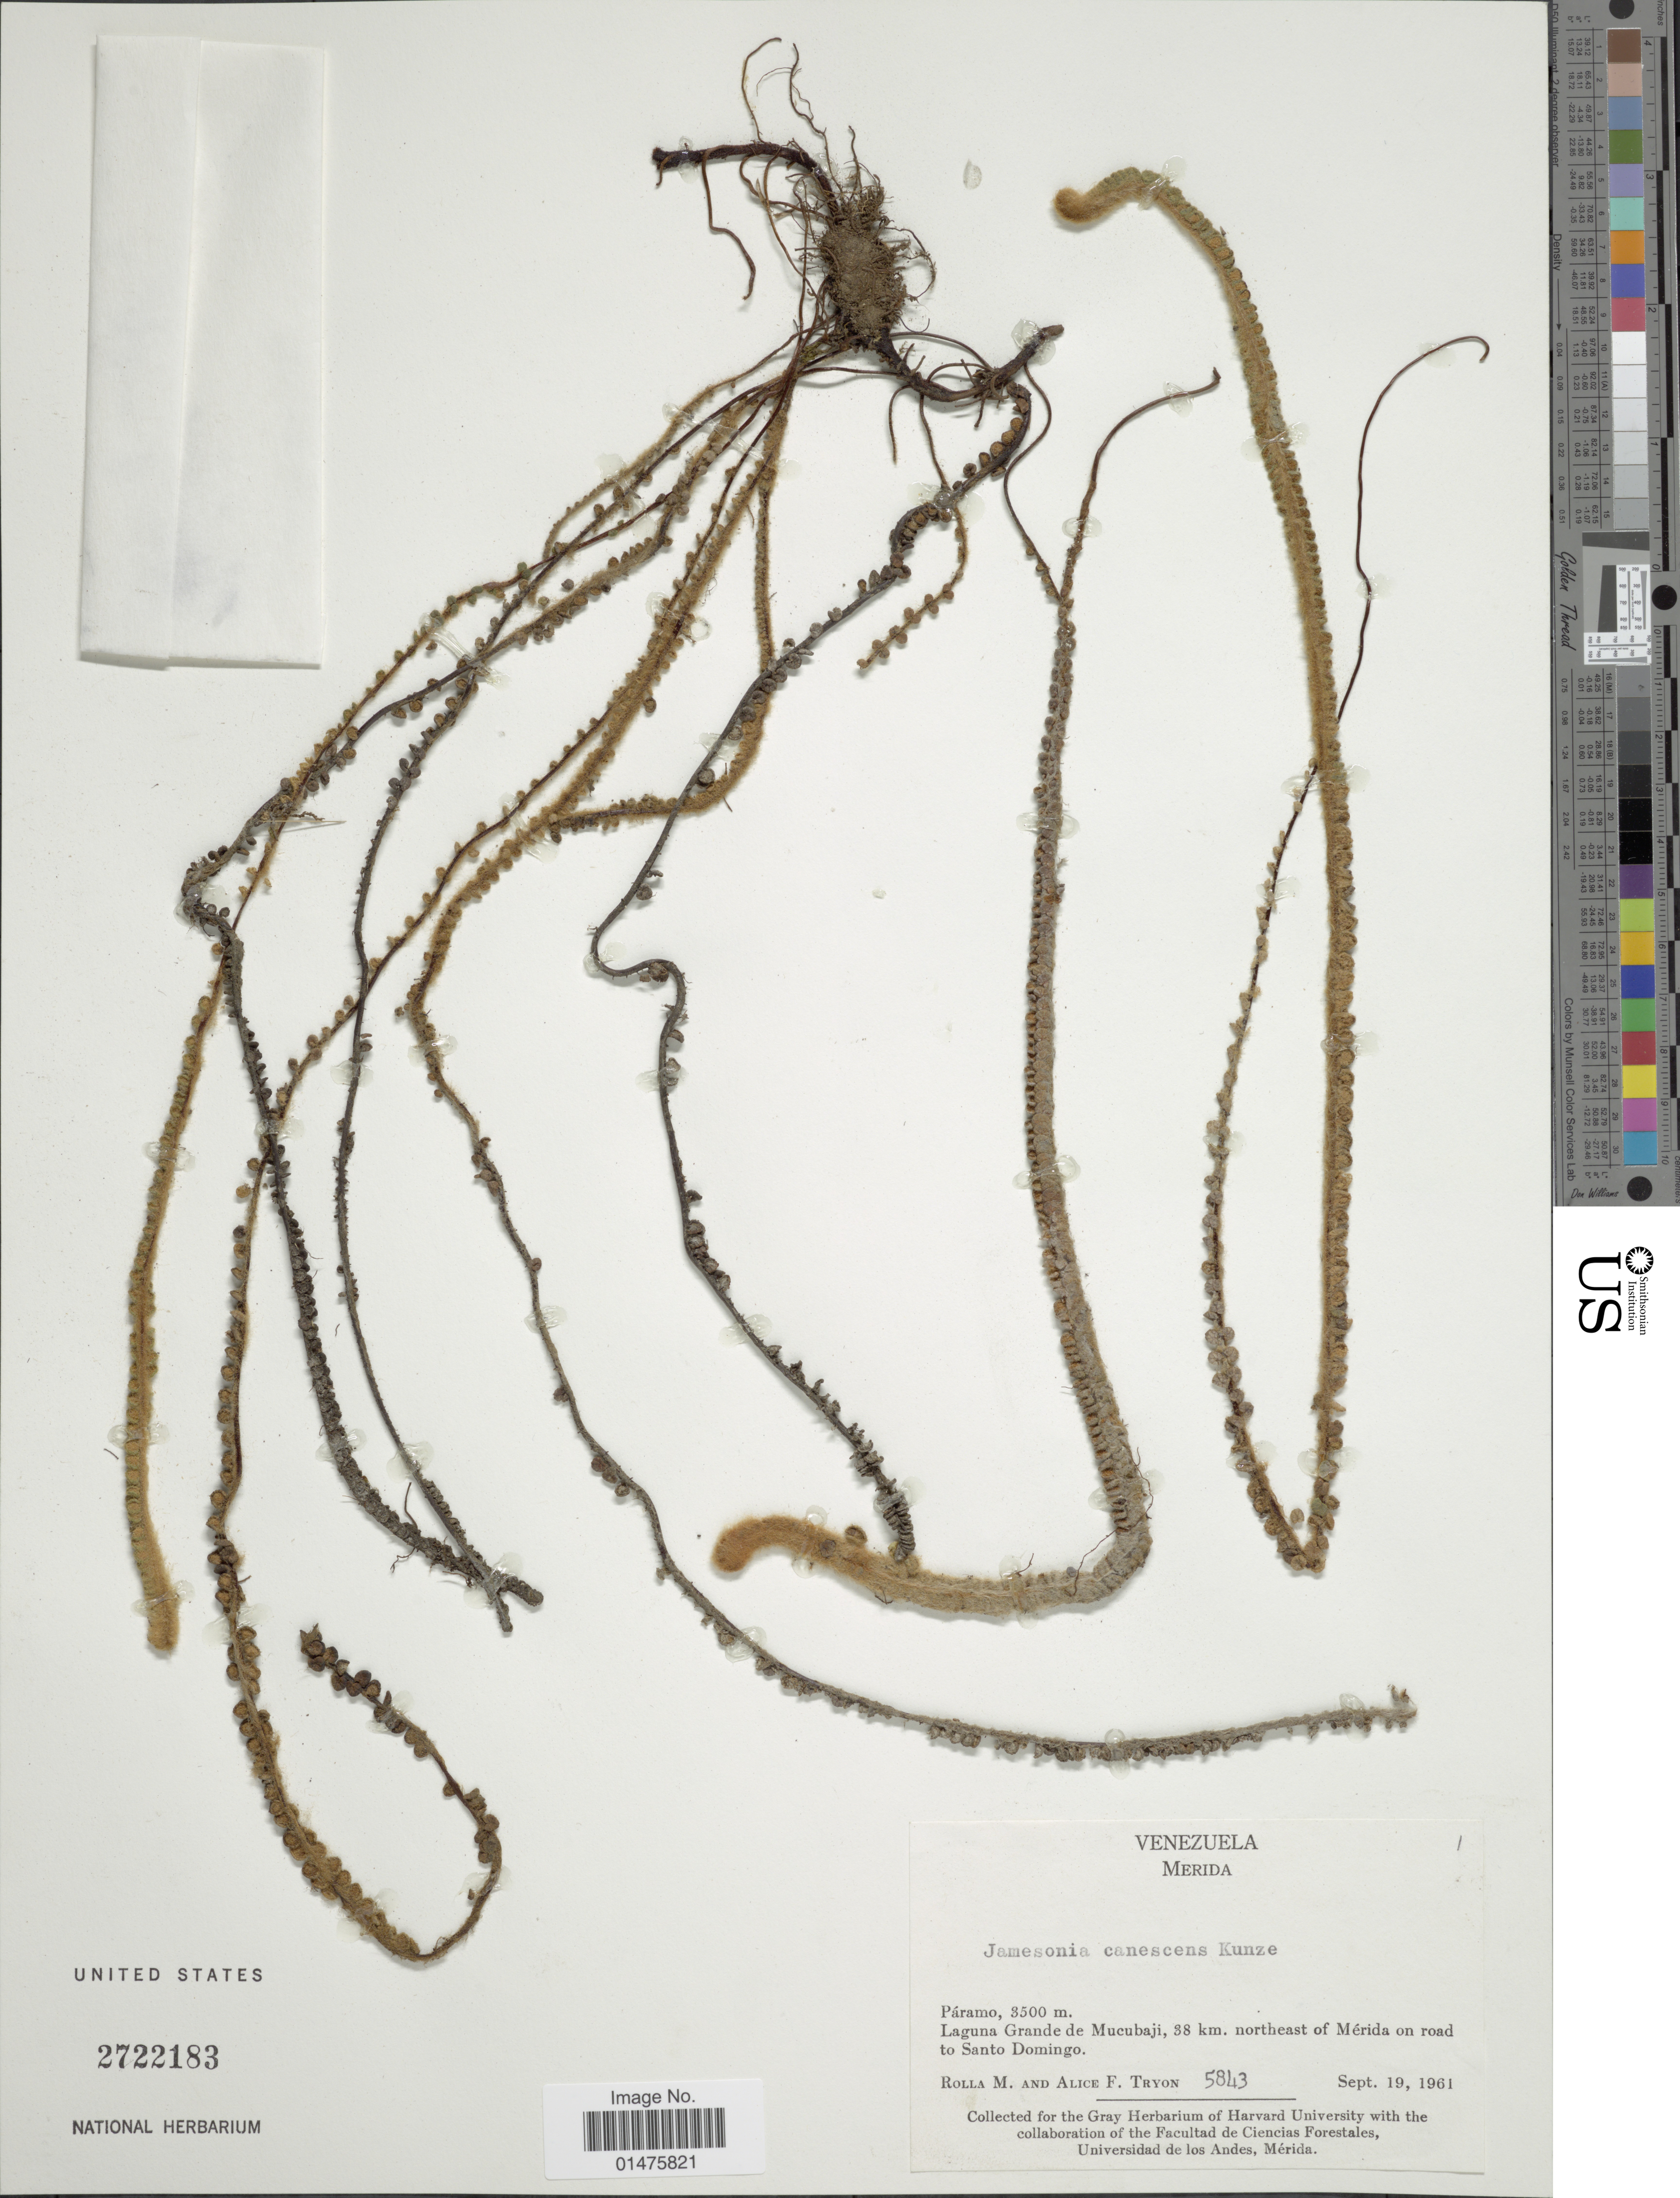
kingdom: Plantae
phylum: Tracheophyta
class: Polypodiopsida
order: Polypodiales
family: Pteridaceae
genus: Jamesonia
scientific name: Jamesonia canescens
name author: Kunze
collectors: R. M. Tryon & A. F. Tryon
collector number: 5843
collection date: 1961-09-19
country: Venezuela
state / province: Mérida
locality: Páramo, laguna Grande de Mucubaji, 38 km. northeast of Mérida on road to Santo Domingo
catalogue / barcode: US 2722183